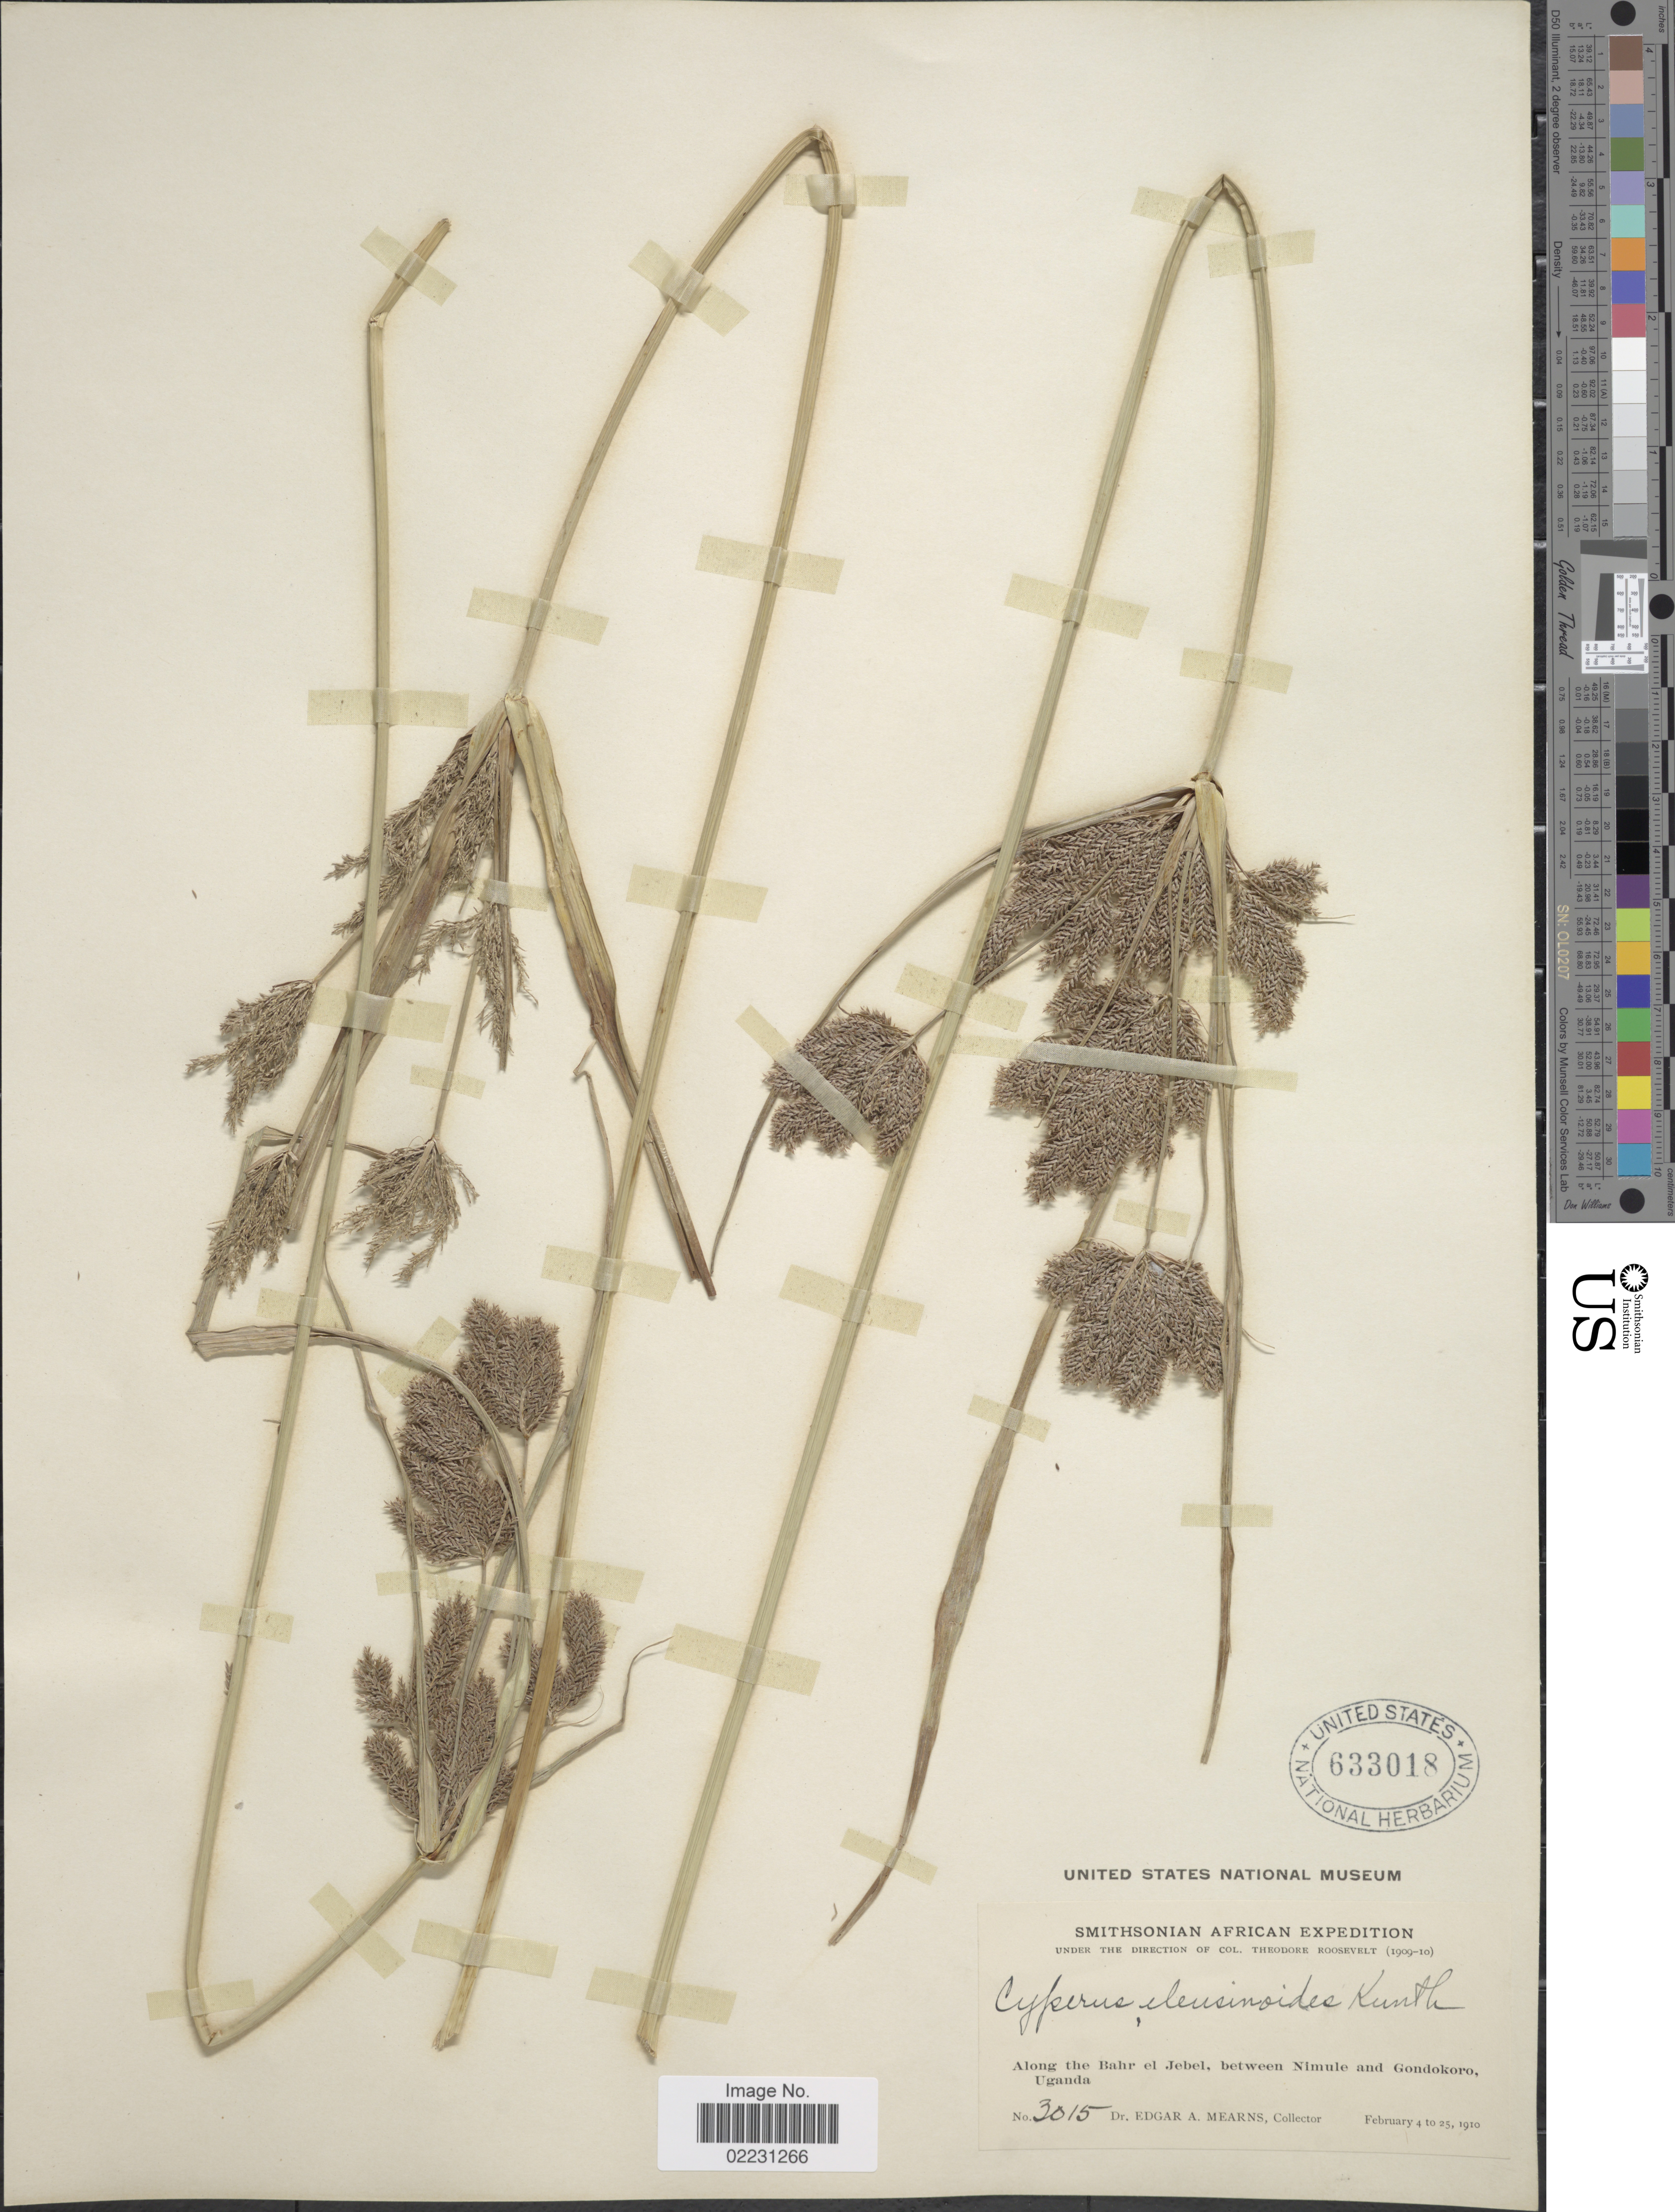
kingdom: Plantae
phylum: Tracheophyta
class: Liliopsida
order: Poales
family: Cyperaceae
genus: Cyperus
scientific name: Cyperus nutans subsp. eleusinoides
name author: (Kunth) T. Koyama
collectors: E. A. Mearns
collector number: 3015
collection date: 1910-02-04/1910-02-25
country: Uganda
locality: Along the Bahr el Jebel, between Nimule and Gondokoro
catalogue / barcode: US 633018